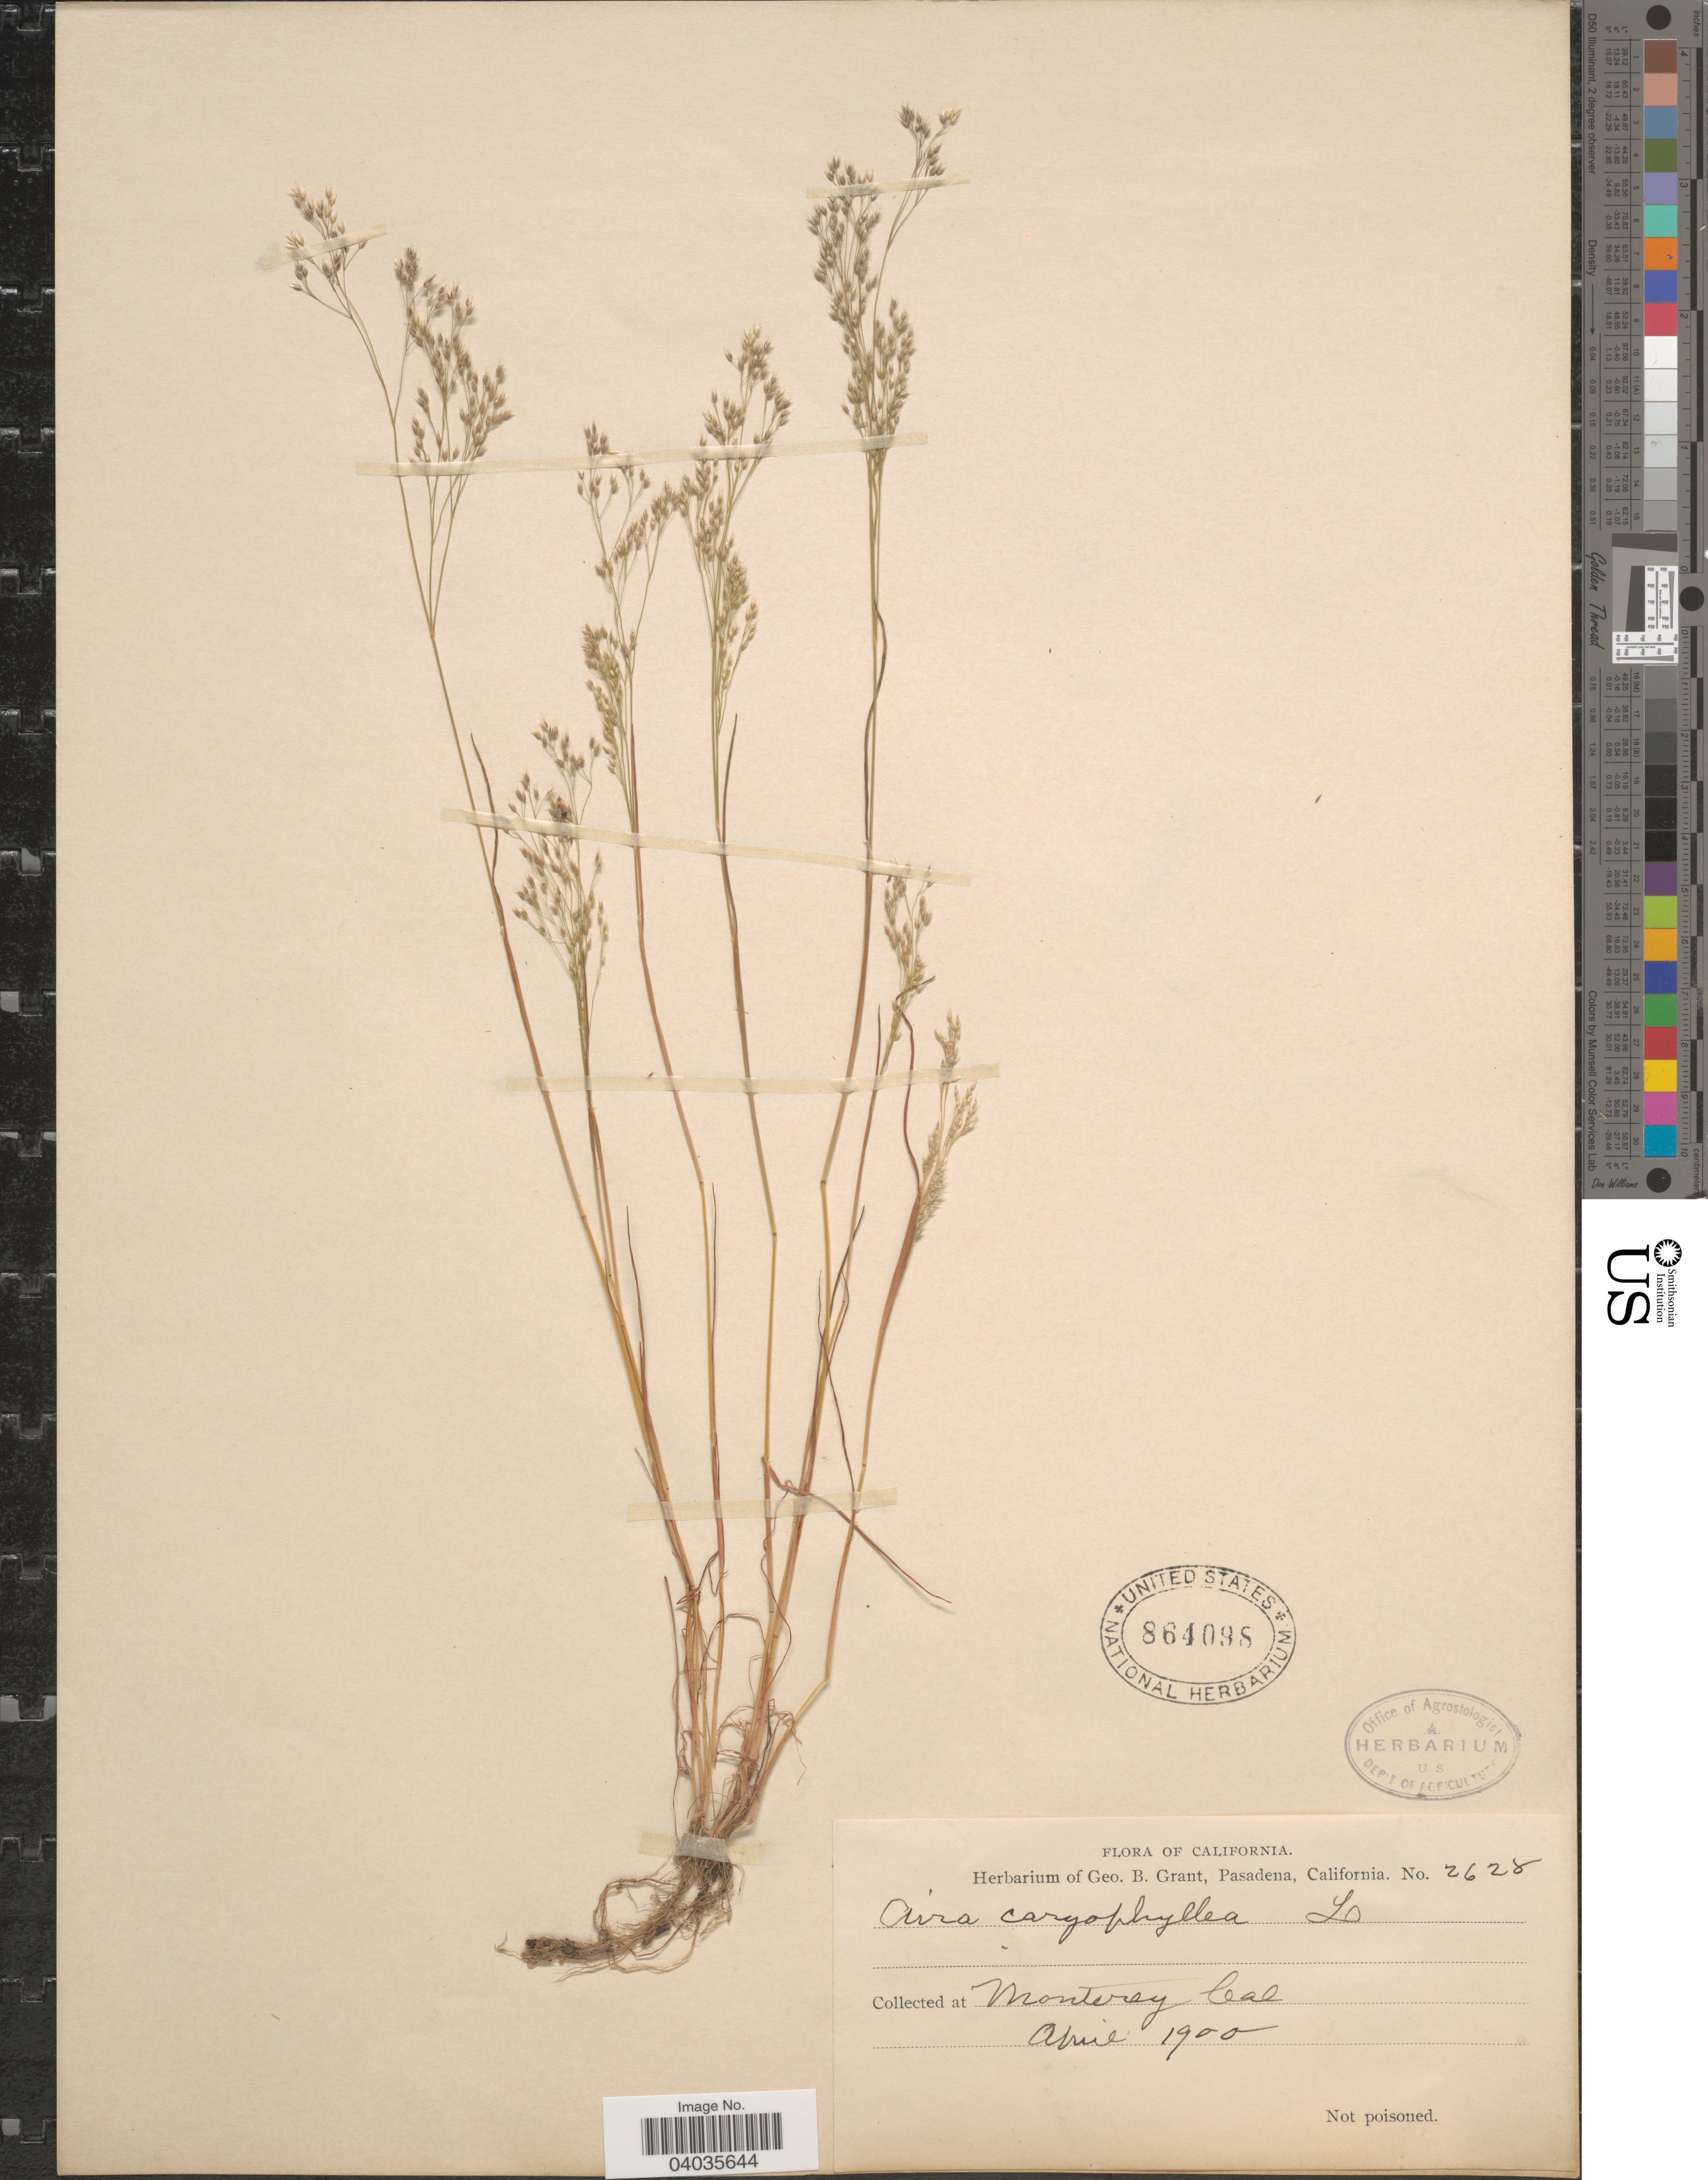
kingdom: Plantae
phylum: Tracheophyta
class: Liliopsida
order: Poales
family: Poaceae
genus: Aira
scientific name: Aira caryophyllea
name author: L.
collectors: ex herb. Geo. B. Grant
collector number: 2628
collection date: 1900-04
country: United States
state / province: California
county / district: Monterey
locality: At Monterey.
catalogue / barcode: US 864098